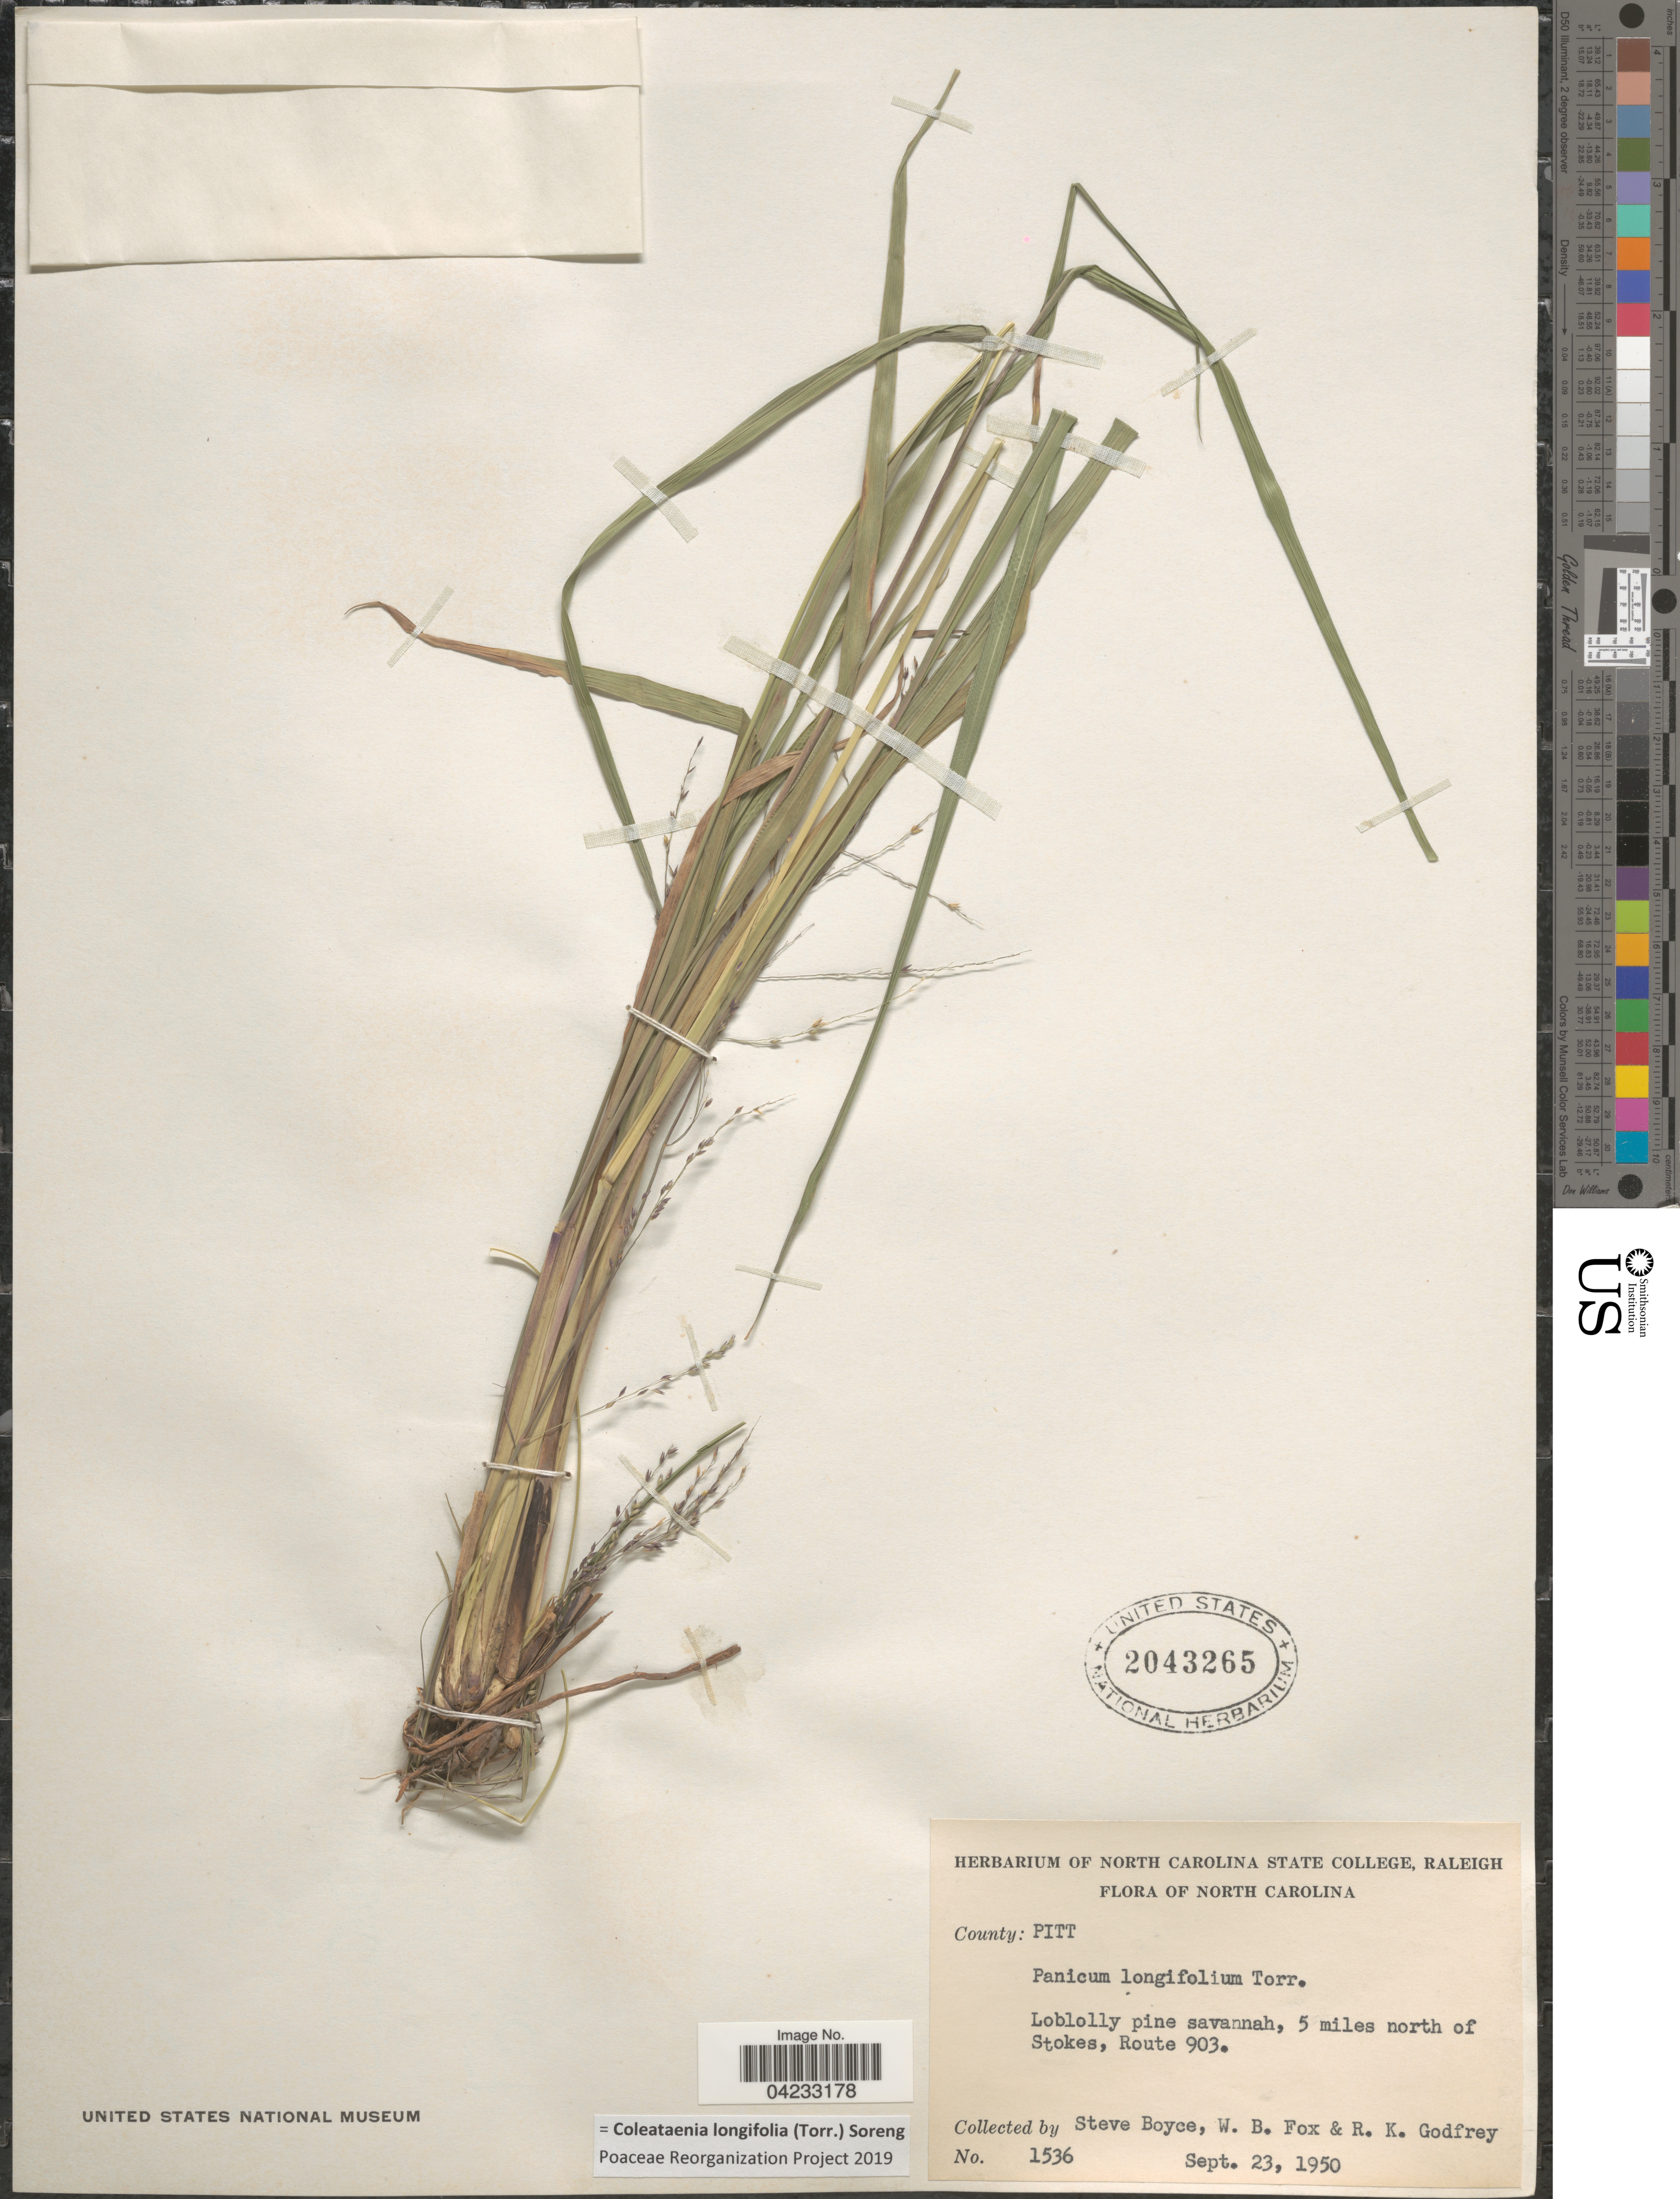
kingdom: Plantae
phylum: Tracheophyta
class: Liliopsida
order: Poales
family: Poaceae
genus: Coleataenia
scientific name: Coleataenia longifolia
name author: (Torr.) Soreng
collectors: S. Boyce, W. B. Fox & R. K. Godfrey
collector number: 1536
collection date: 1950-09-23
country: United States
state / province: North Carolina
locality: County: Pitt. Loblolly pine savannah, 5 miles north of Stokes, Route 903.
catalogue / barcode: US 2043265